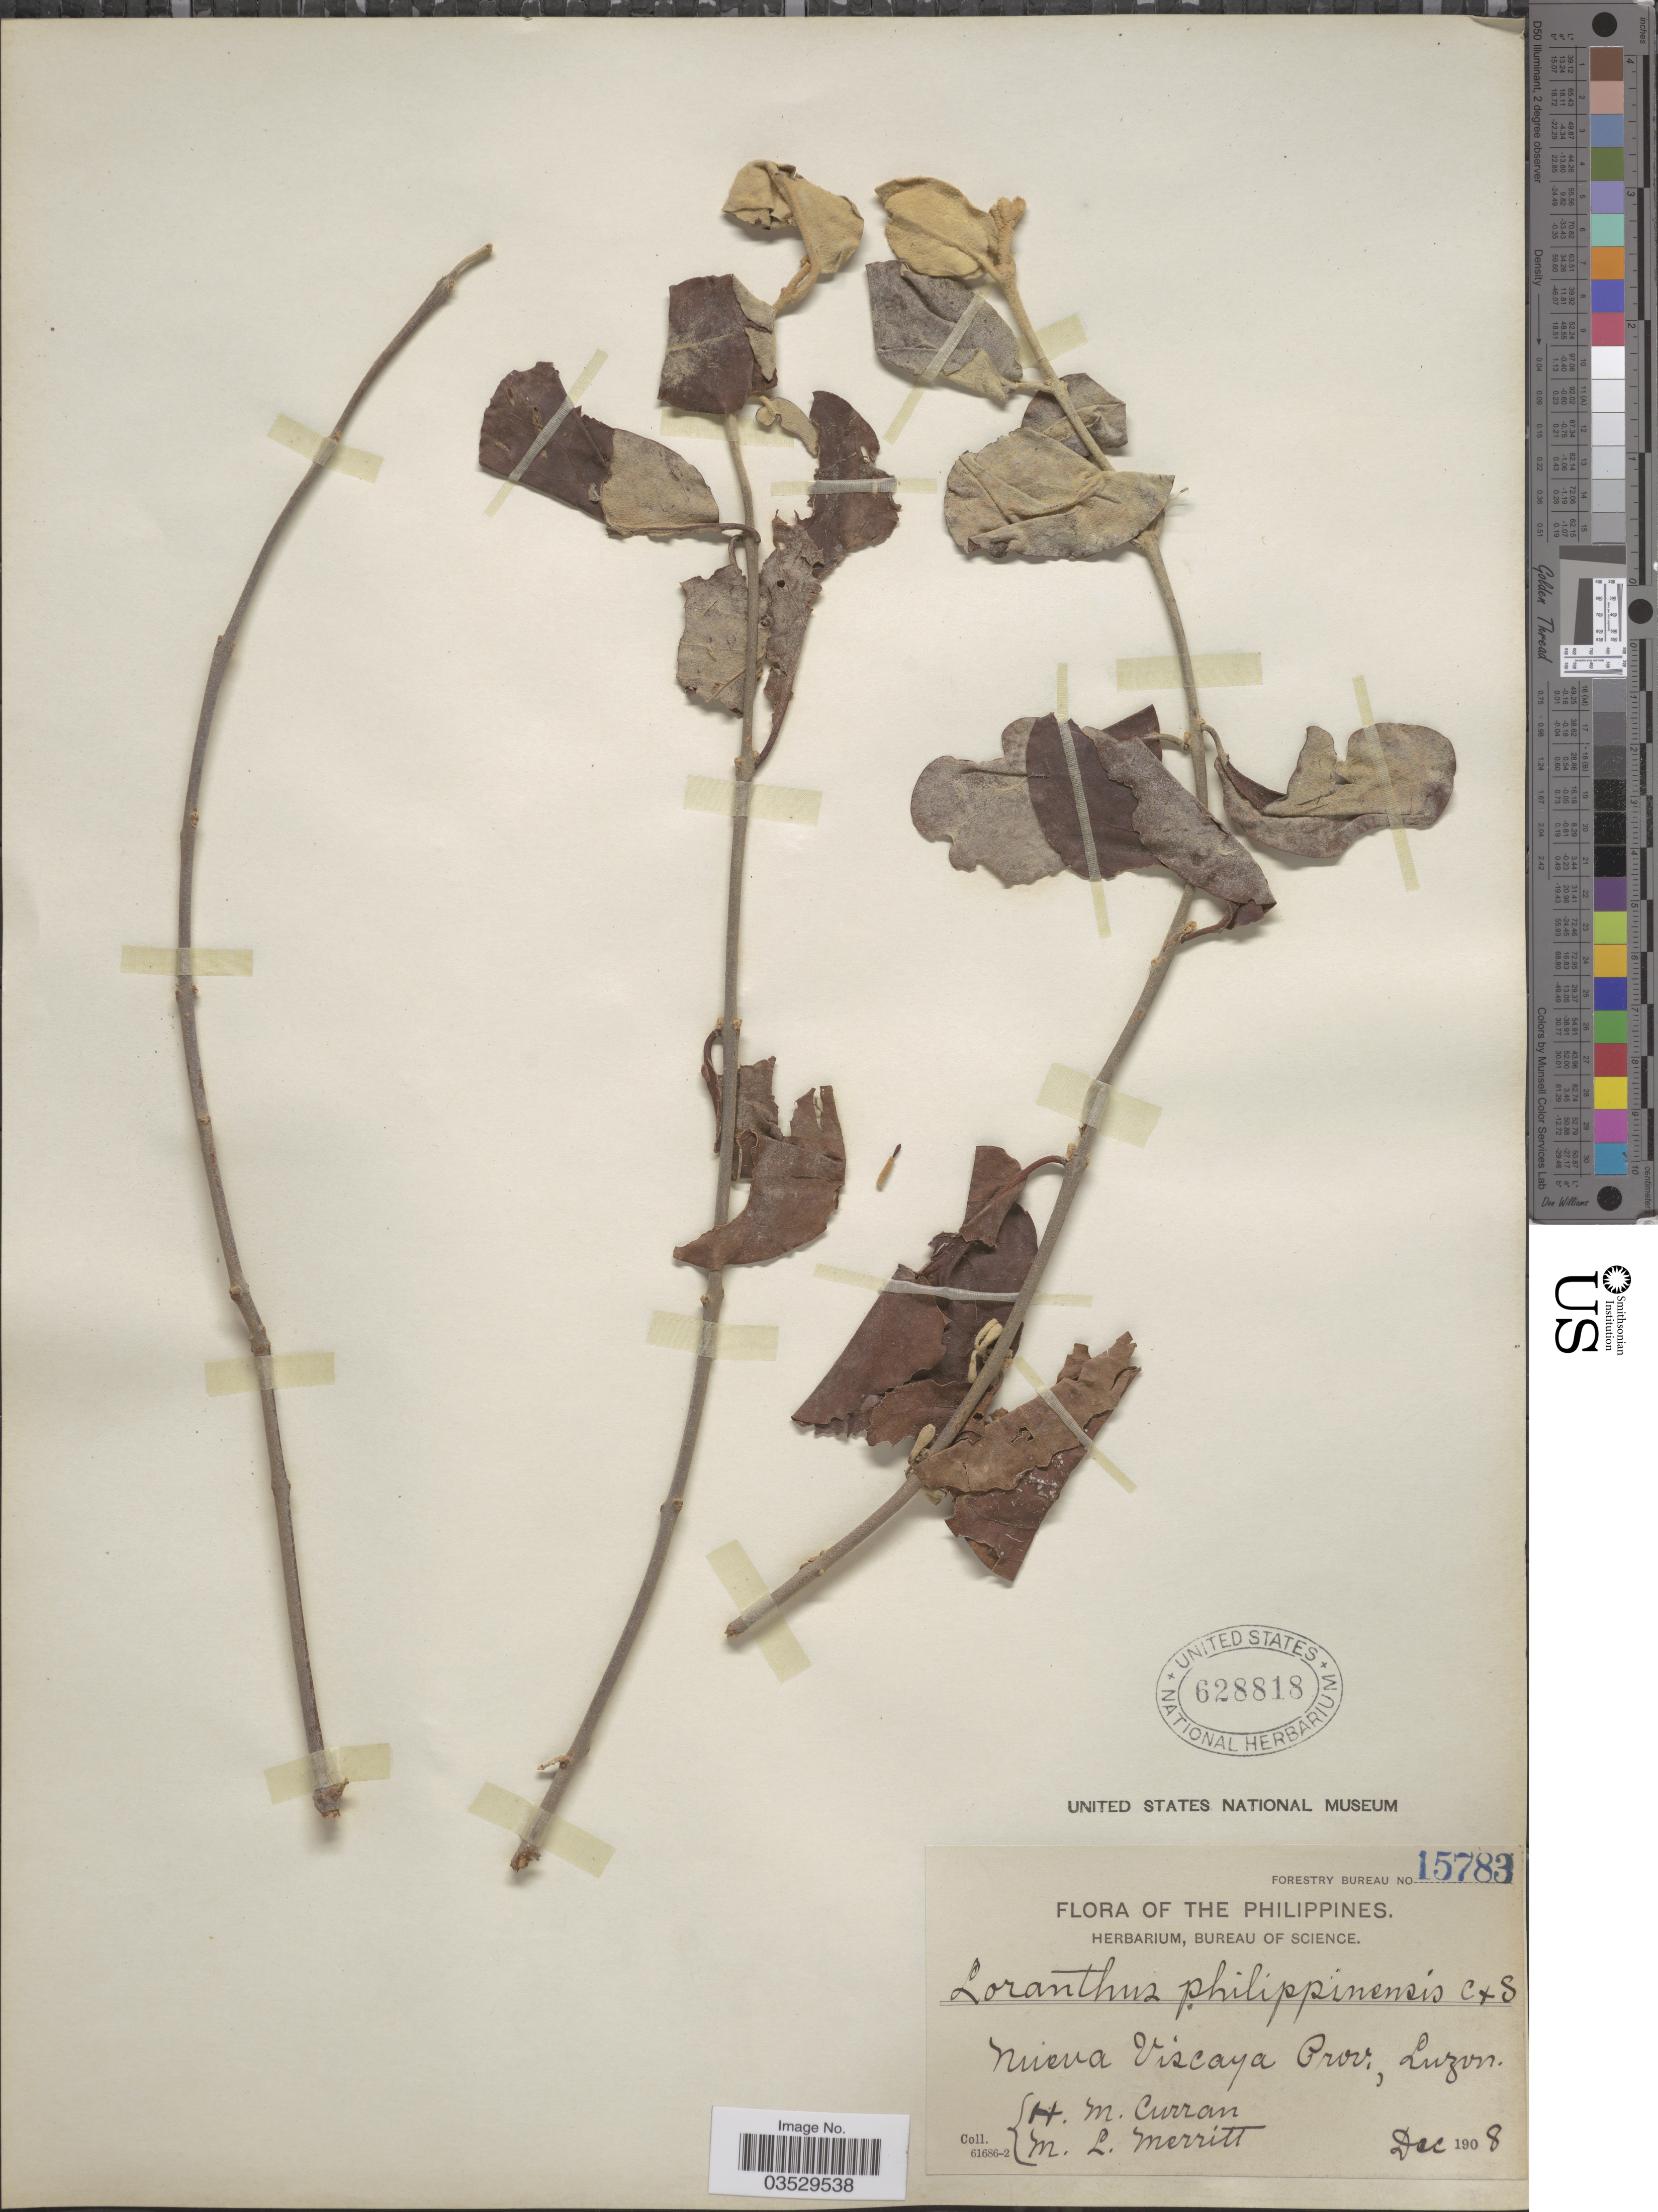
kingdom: Plantae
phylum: Tracheophyta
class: Magnoliopsida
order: Santalales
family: Loranthaceae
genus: Scurrula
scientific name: Scurrula atropurpurea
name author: (Blume) Danser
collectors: H. M. Curran & M. L. Merritt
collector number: Forestry Bureau 15783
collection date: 1908-12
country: Philippines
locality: Nueva Viscaya Prov., Luzon.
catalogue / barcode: US 628818